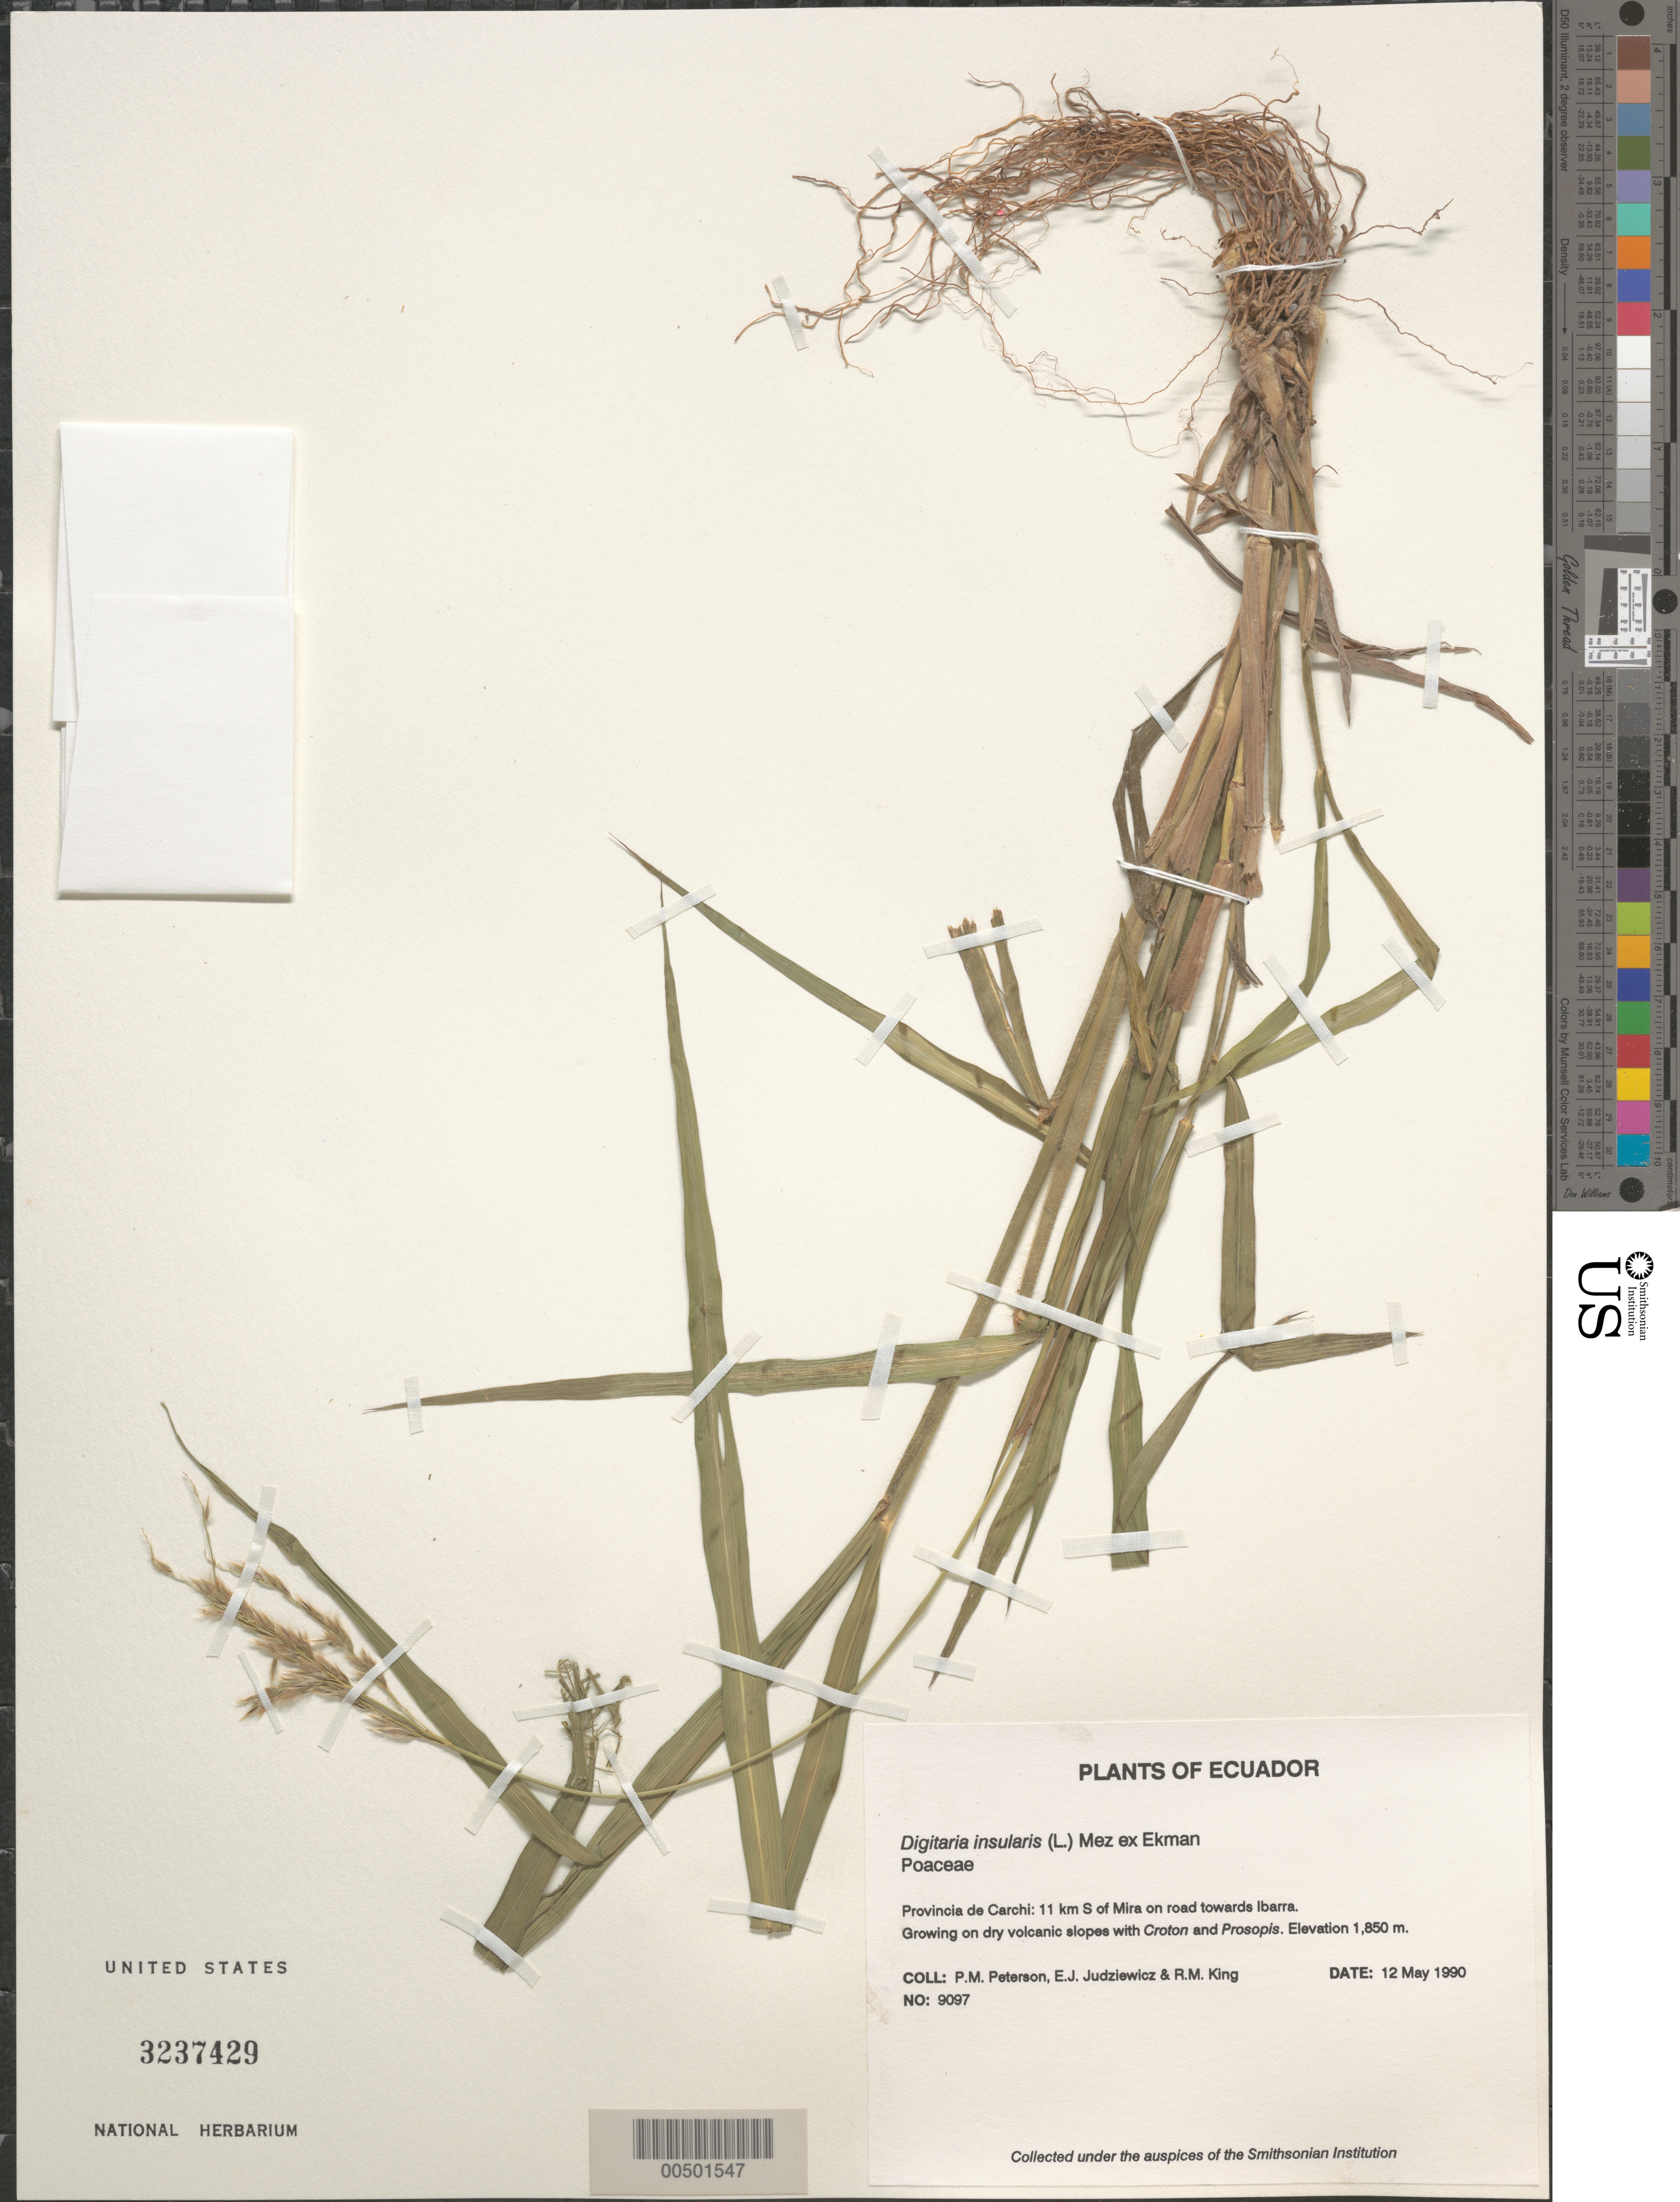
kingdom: Plantae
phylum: Tracheophyta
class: Liliopsida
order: Poales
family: Poaceae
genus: Digitaria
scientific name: Digitaria insularis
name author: (L.) Fedde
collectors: P. M. Peterson, E. J. Judziewicz & R. M. King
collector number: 09097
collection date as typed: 12 May 1990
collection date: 1990-05-12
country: Ecuador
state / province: Carchi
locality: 11 km S of Mira on road towards Ibarra.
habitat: Growing on dry volcanic slopes with Croton and Prosopsis.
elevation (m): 1850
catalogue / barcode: US 3237429